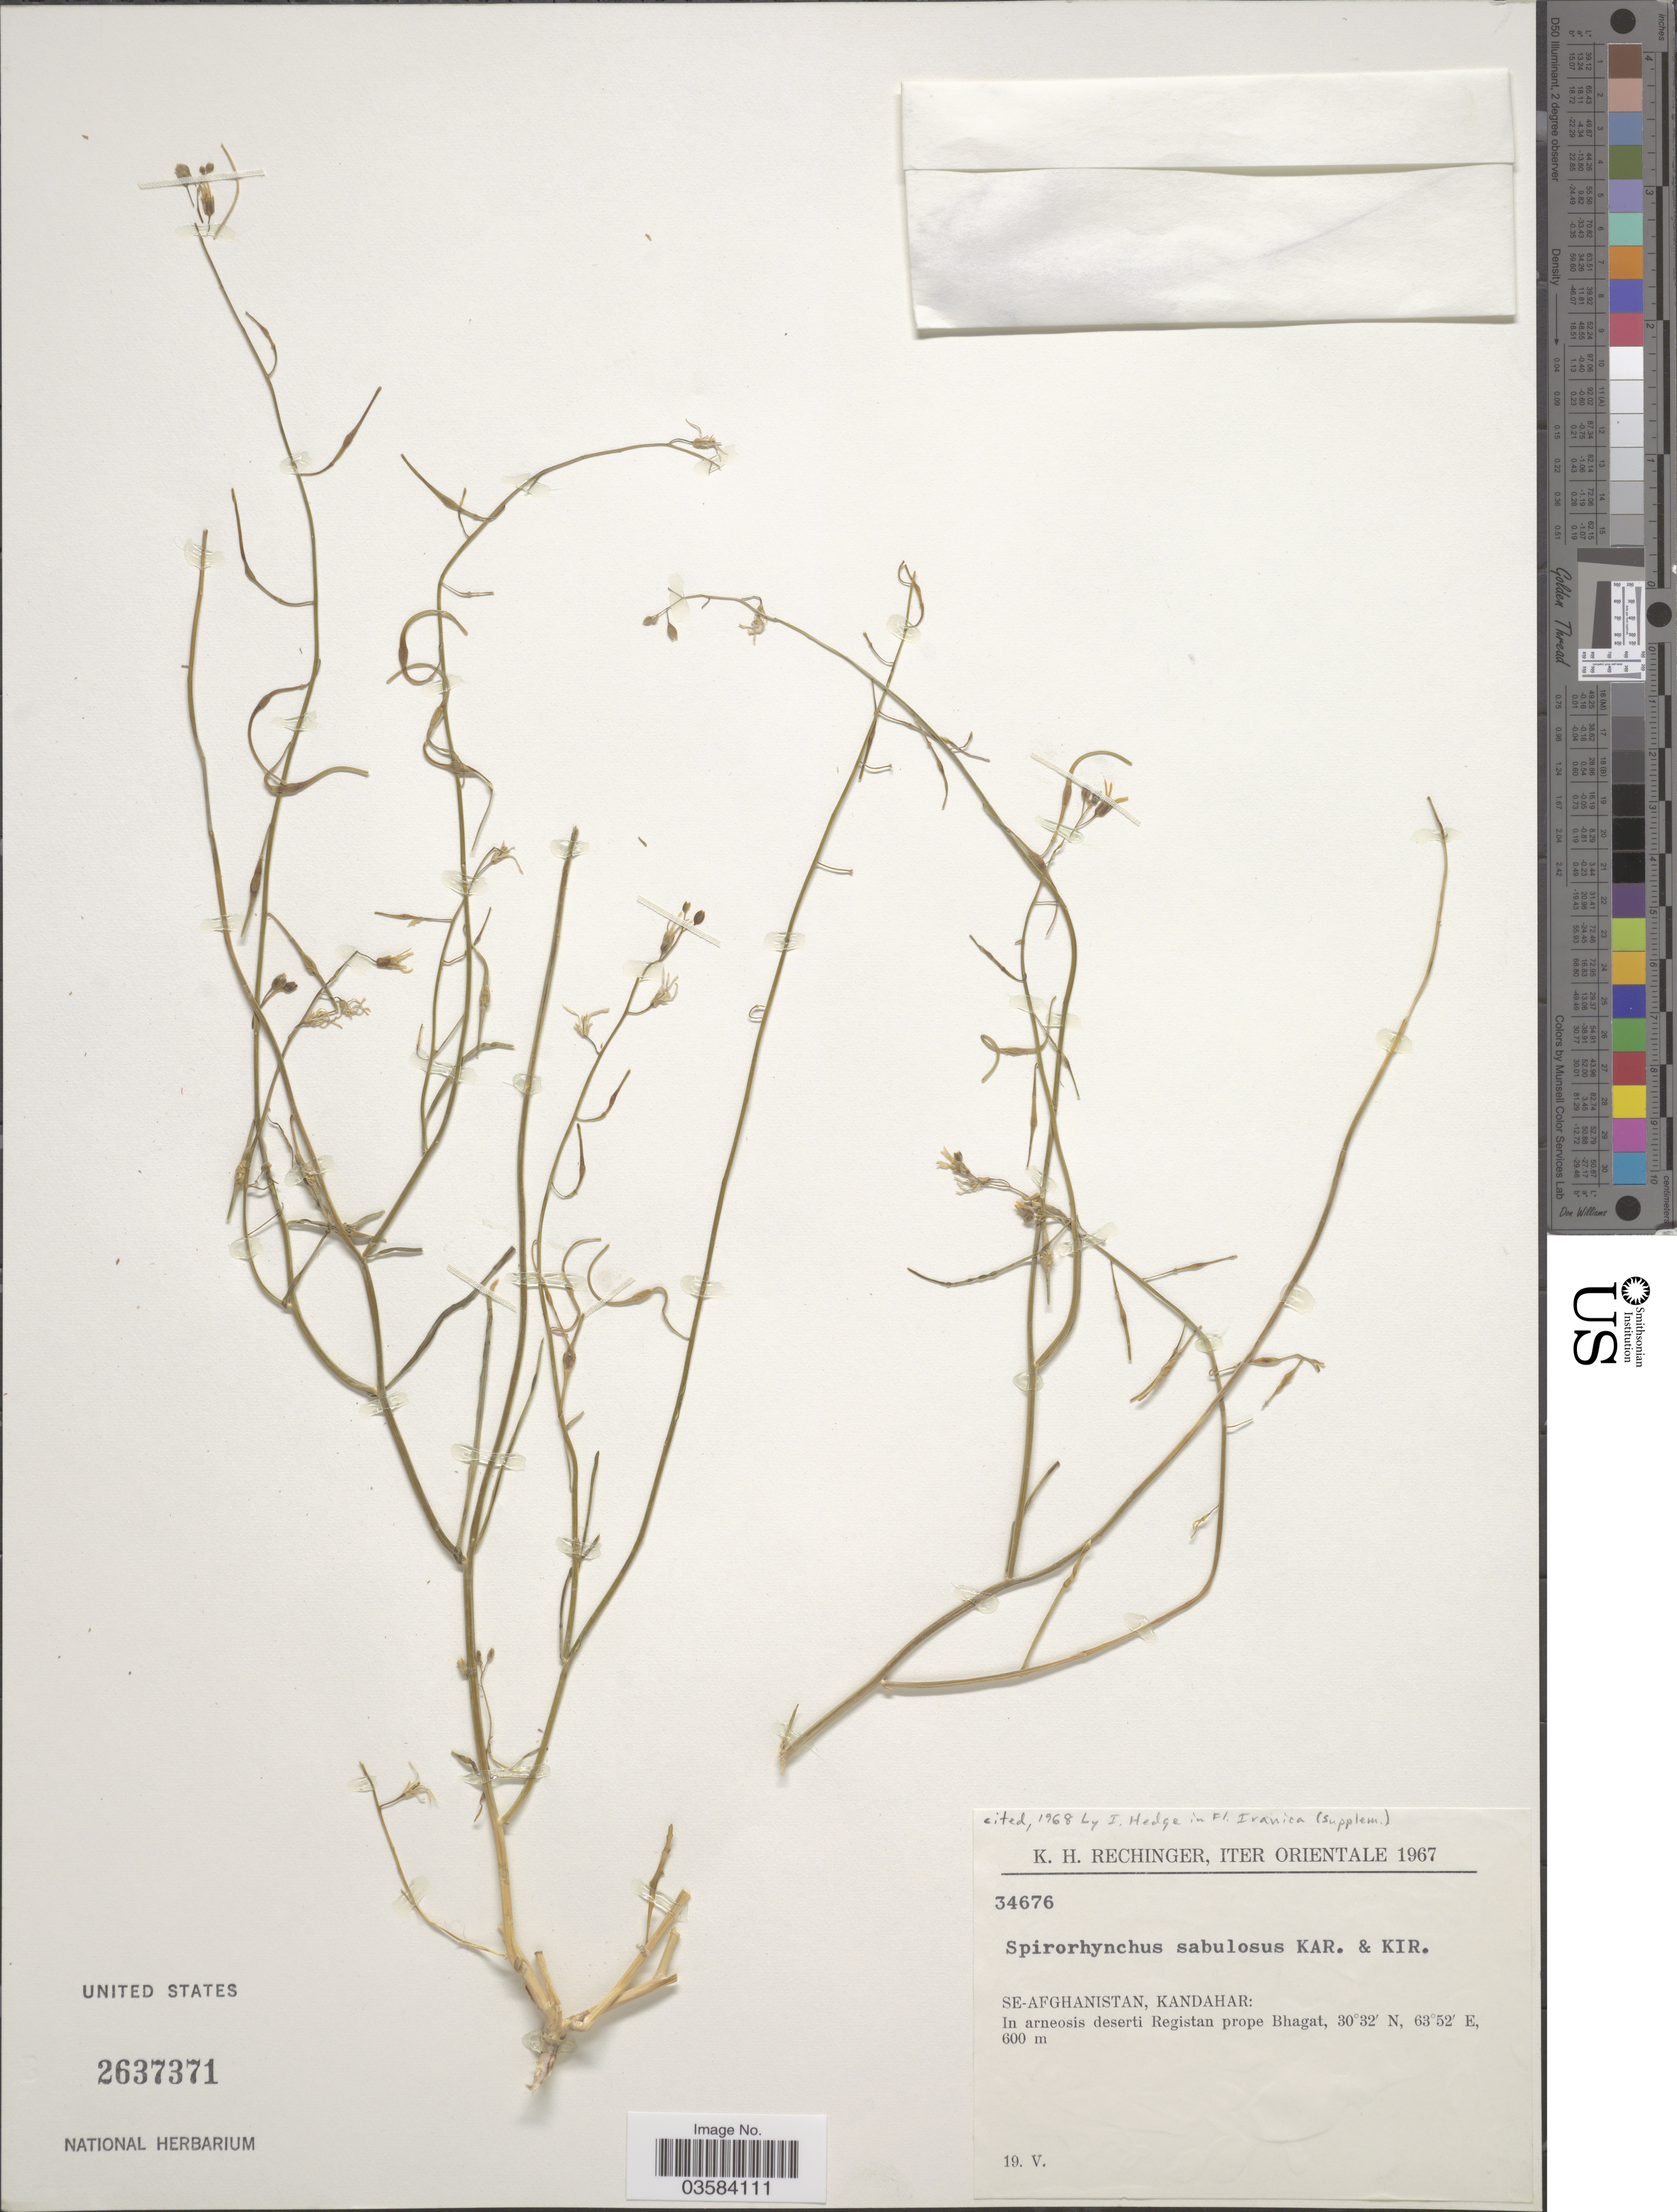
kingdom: Plantae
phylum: Tracheophyta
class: Magnoliopsida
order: Brassicales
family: Brassicaceae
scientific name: Spirorrhynchus sabulosus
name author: Karelin & Kirilov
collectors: K. H. Rechinger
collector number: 34676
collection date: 1967-05-19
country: Afghanistan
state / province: Kandahar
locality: Iter Orientale. SE-Afghanistan, Kandahar: In arneosis deserti Registan prope Bhagat.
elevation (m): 600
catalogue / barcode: US 2637371